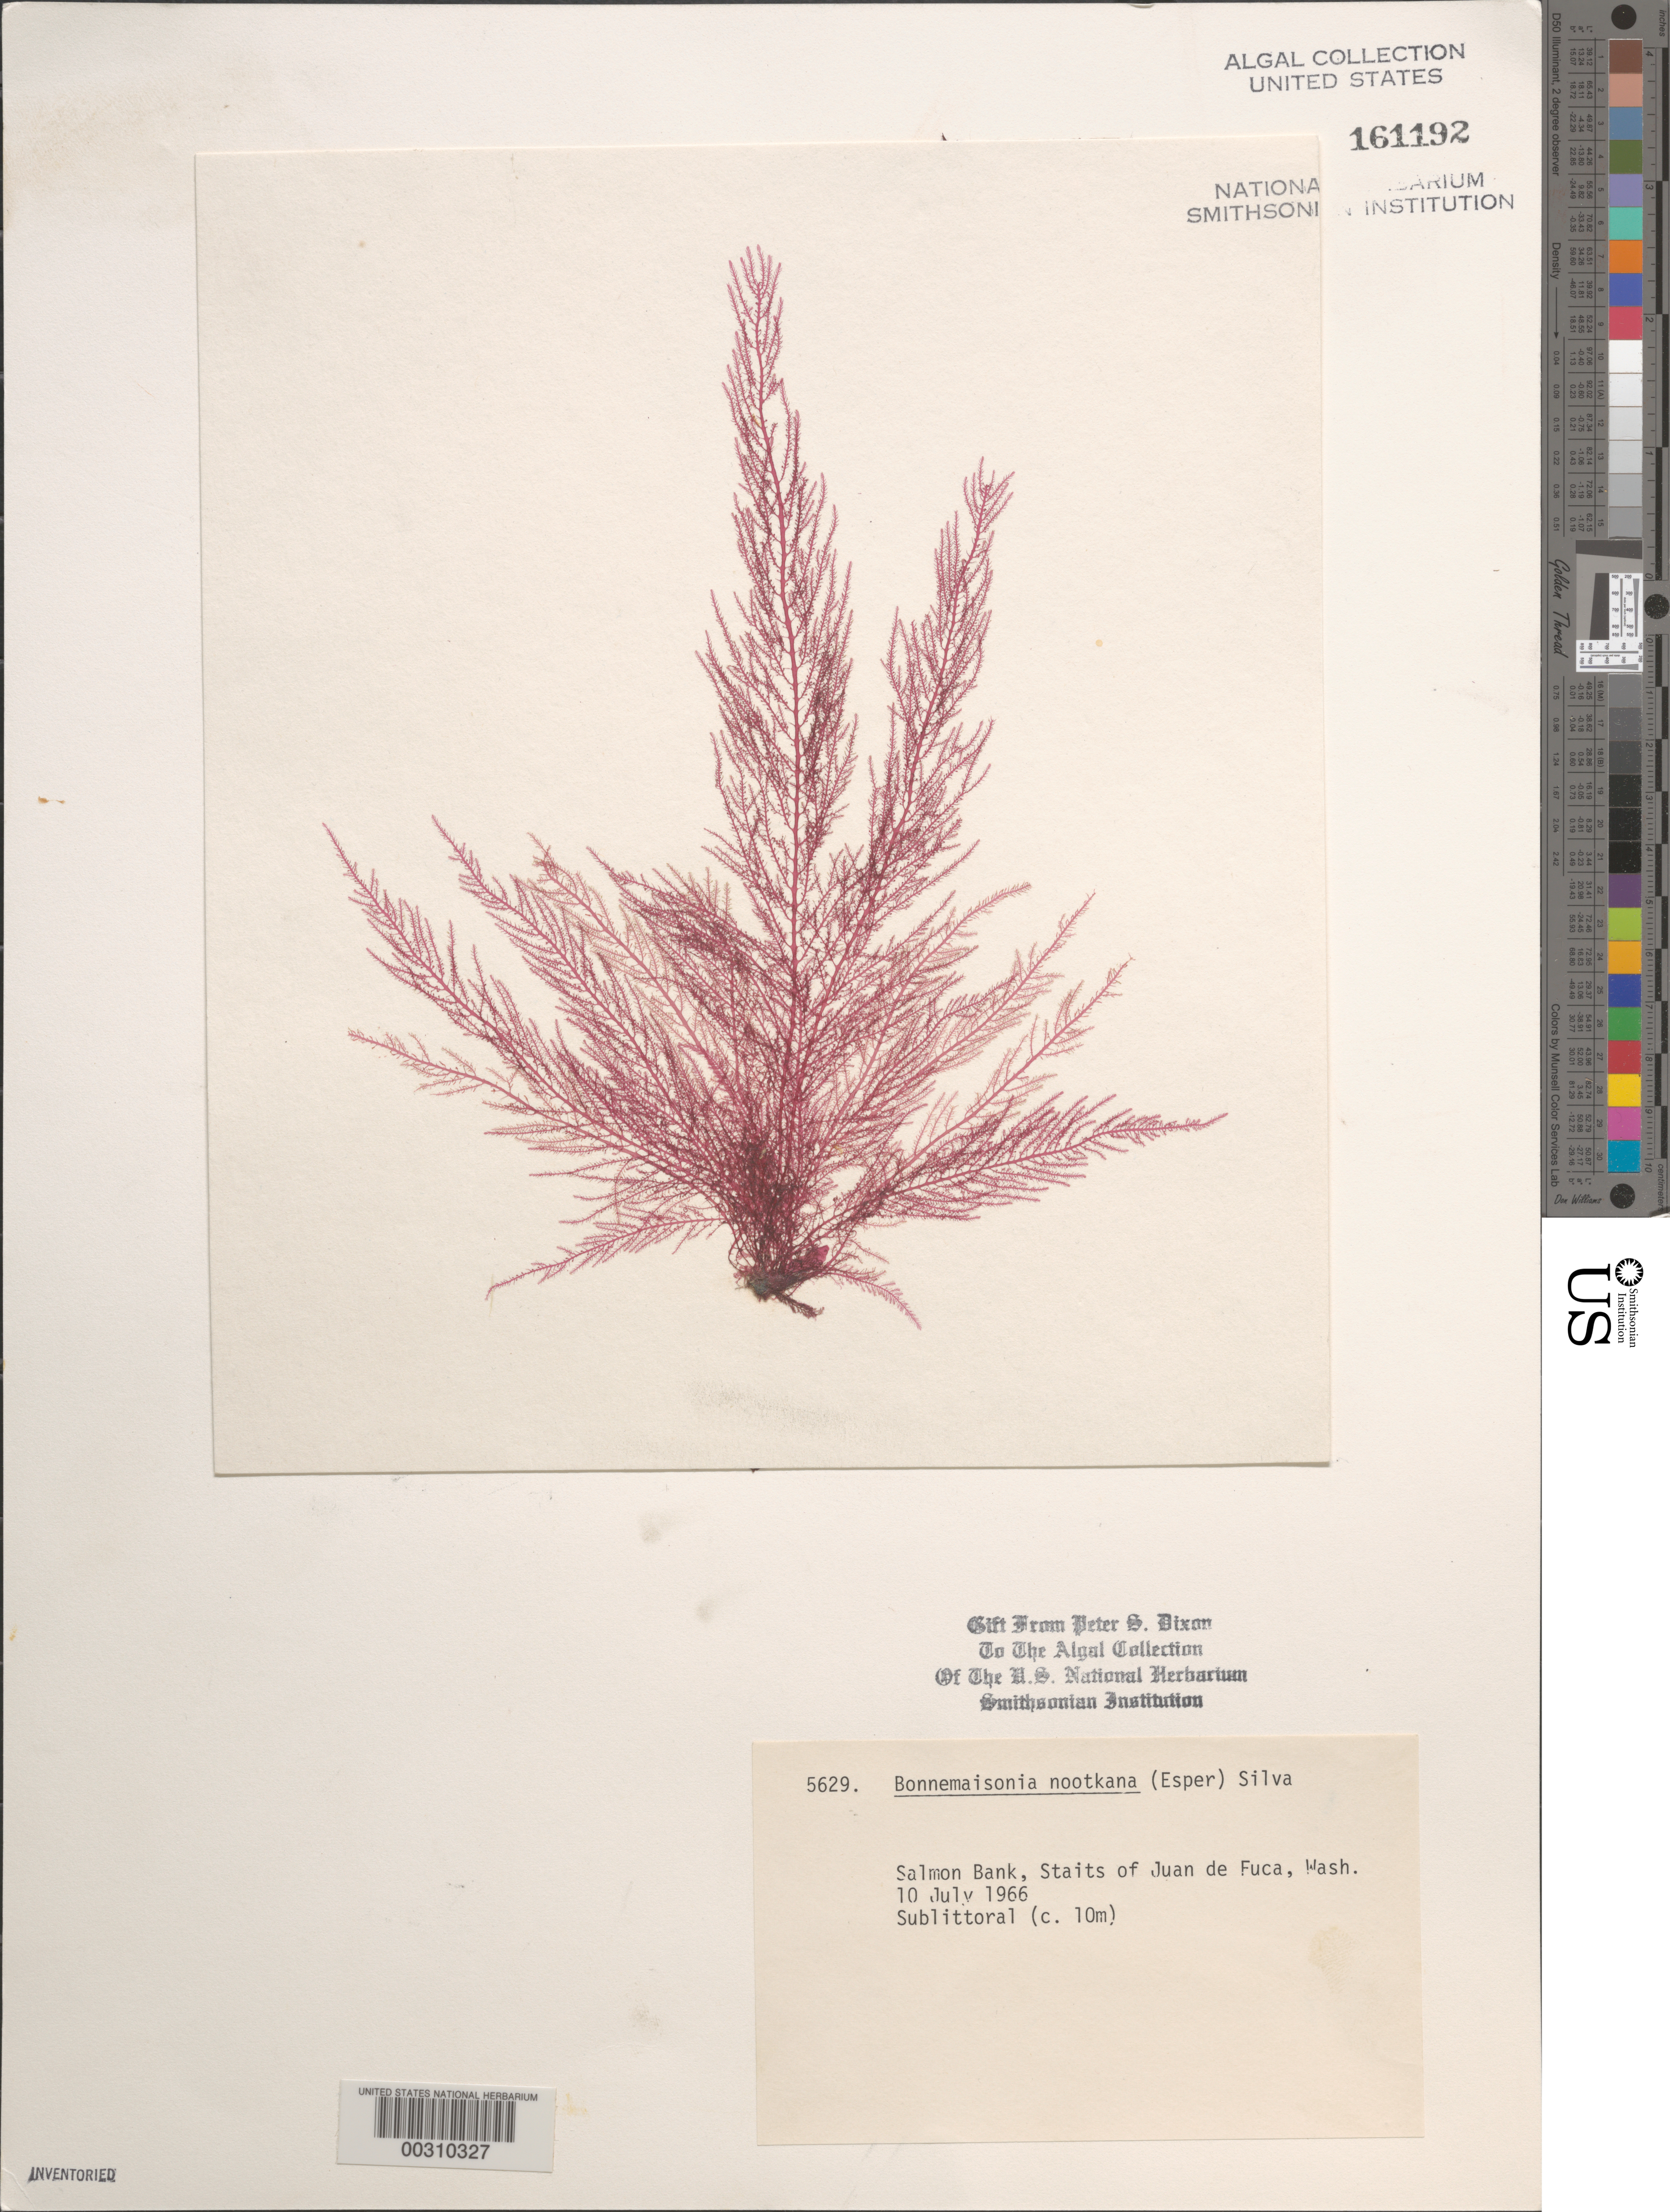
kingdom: Plantae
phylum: Rhodophyta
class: Florideophyceae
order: Bonnemaisoniales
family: Bonnemaisoniaceae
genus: Bonnemaisonia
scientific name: Bonnemaisonia nootkana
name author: (Esper) P.C. Silva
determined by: Dixon, P. S.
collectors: P. S. Dixon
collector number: PSD 5629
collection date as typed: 10 Jul 1966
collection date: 1966-07-10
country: United States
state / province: Washington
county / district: San Juan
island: San Juan Islands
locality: Salmon Bank, Strait of Juan de Fuca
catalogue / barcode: US 161192